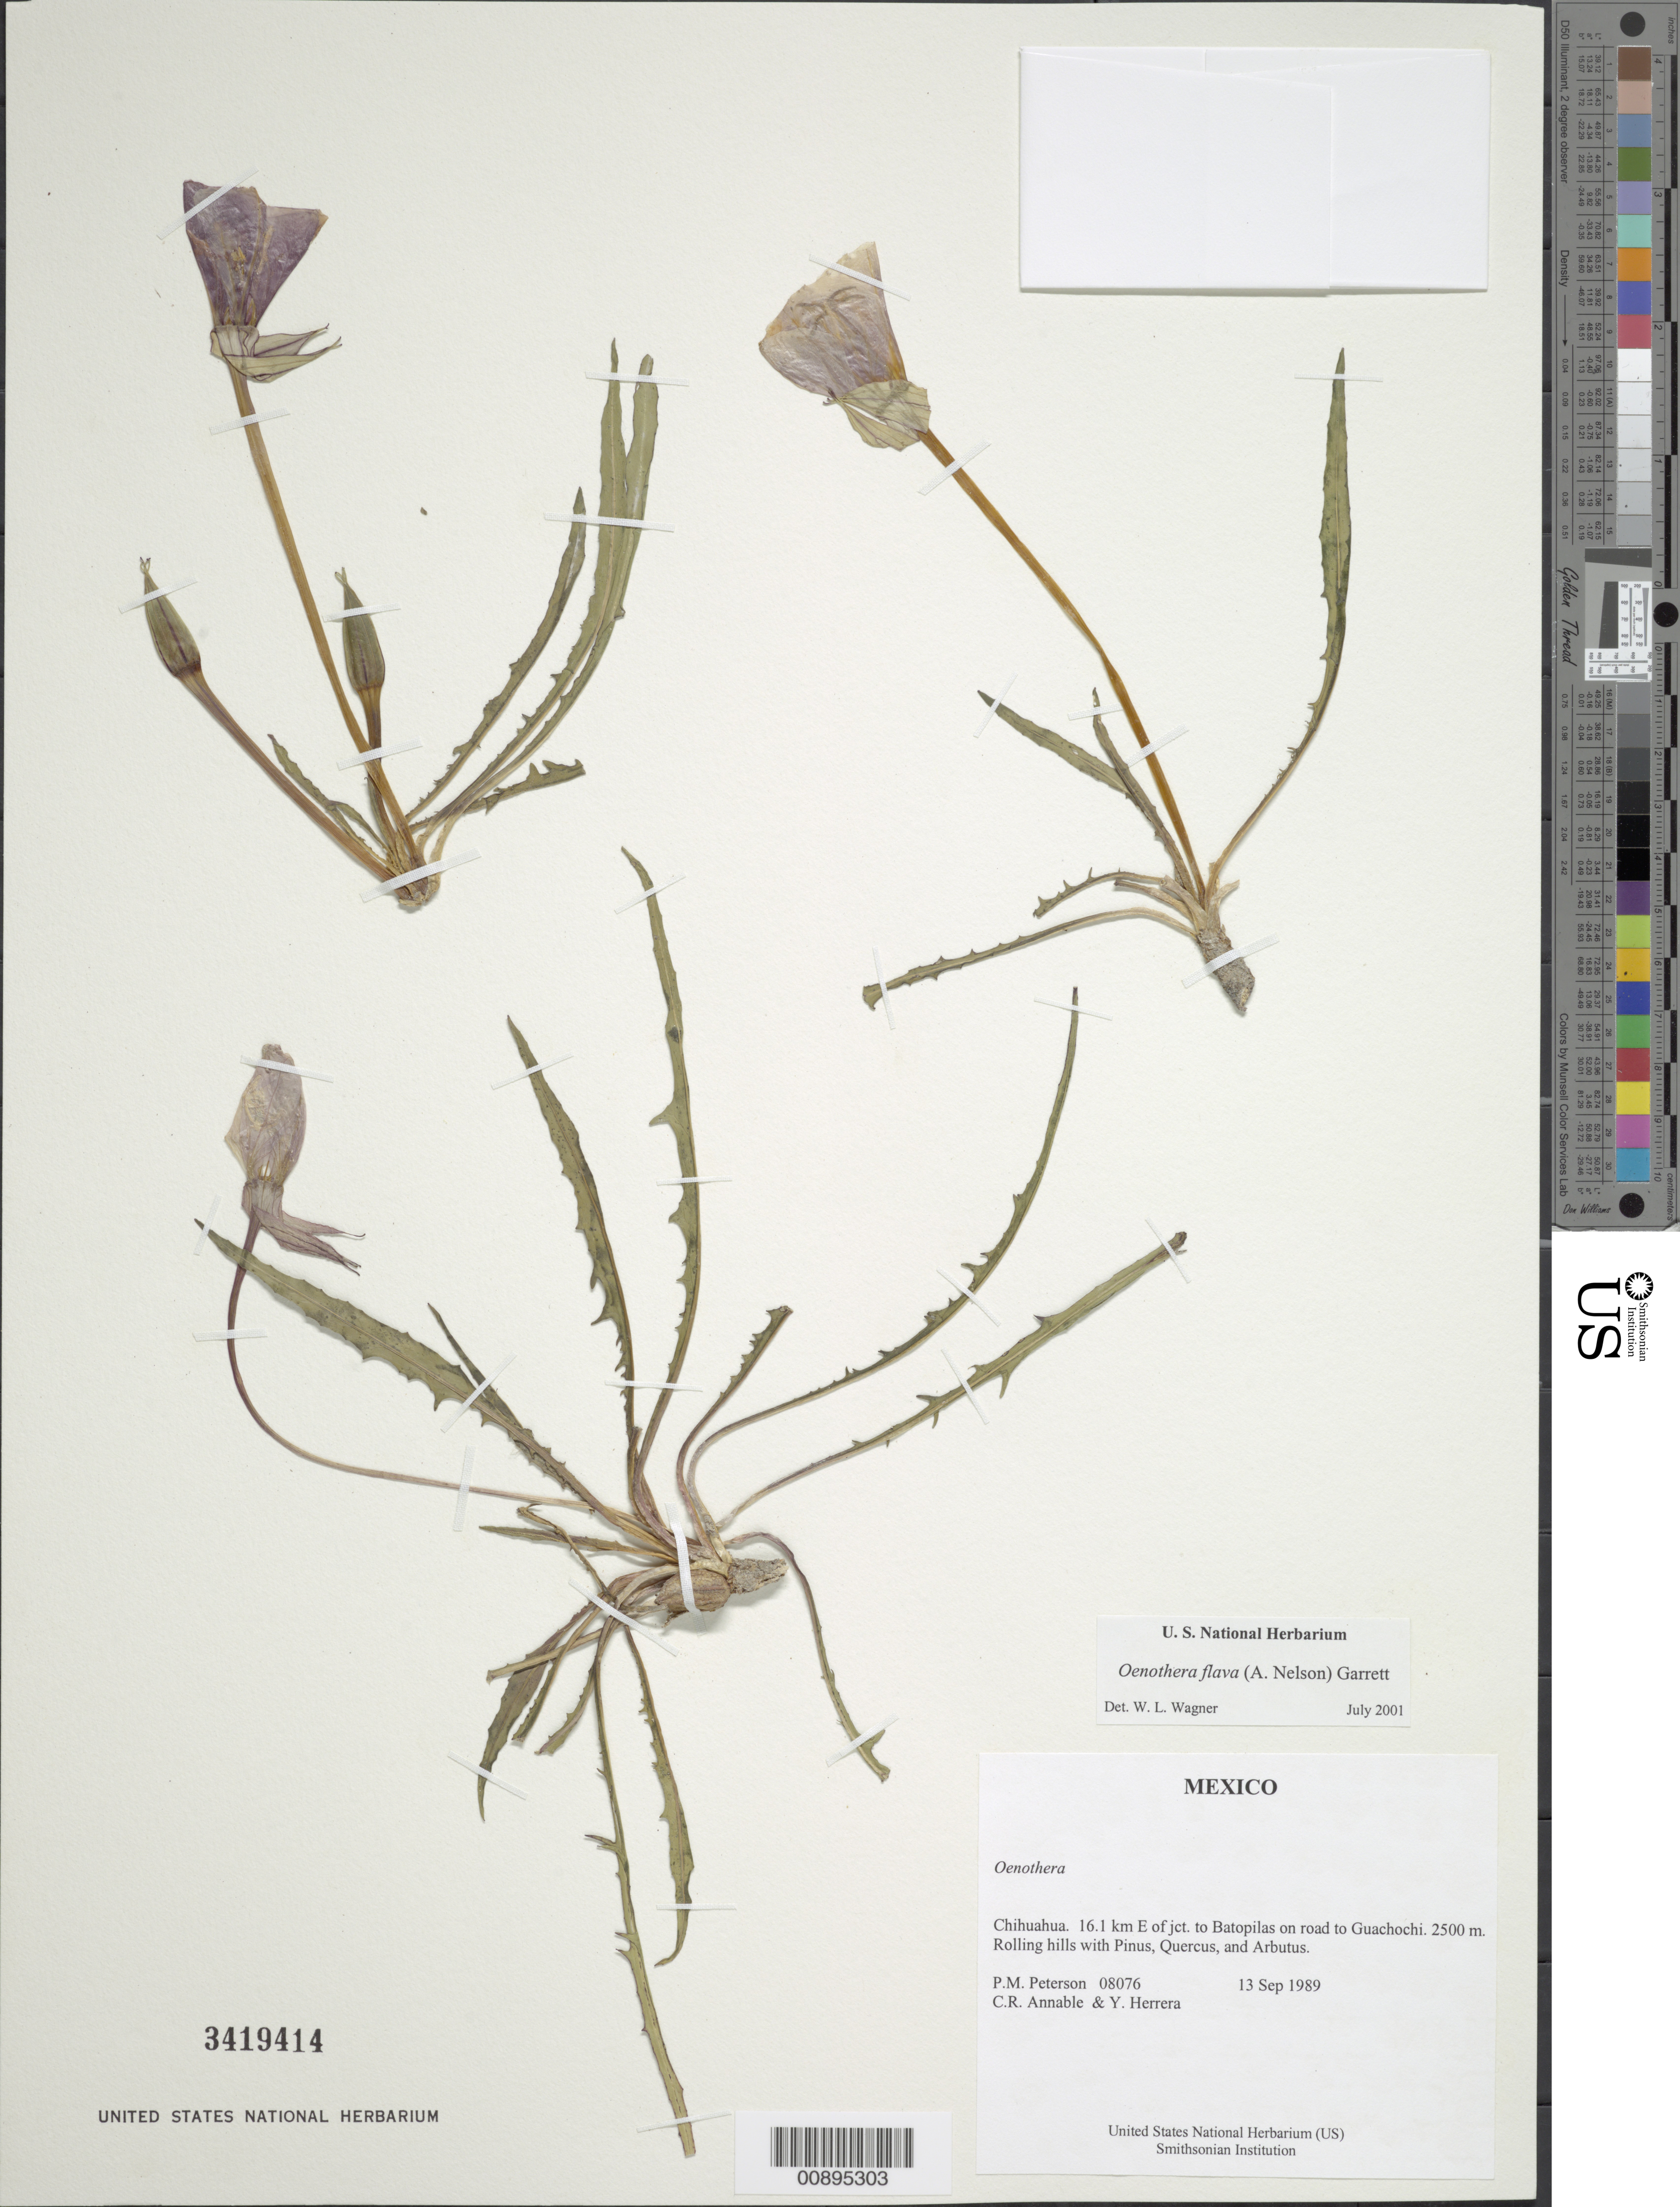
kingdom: Plantae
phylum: Tracheophyta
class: Magnoliopsida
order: Myrtales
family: Onagraceae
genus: Oenothera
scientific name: Oenothera flava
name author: (A. Nelson) Garrett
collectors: P. M. Peterson, C. R. Annable & Y. Herrera Arrieta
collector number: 08076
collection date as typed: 13 Sep 1989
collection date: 1989-09-13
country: Mexico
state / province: Chihuahua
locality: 16.1 km E of jct. to Batopilas on road to Guachochi.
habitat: Rolling hills with Pinus, Quercus, and Arbutus.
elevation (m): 2500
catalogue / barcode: US 3419414